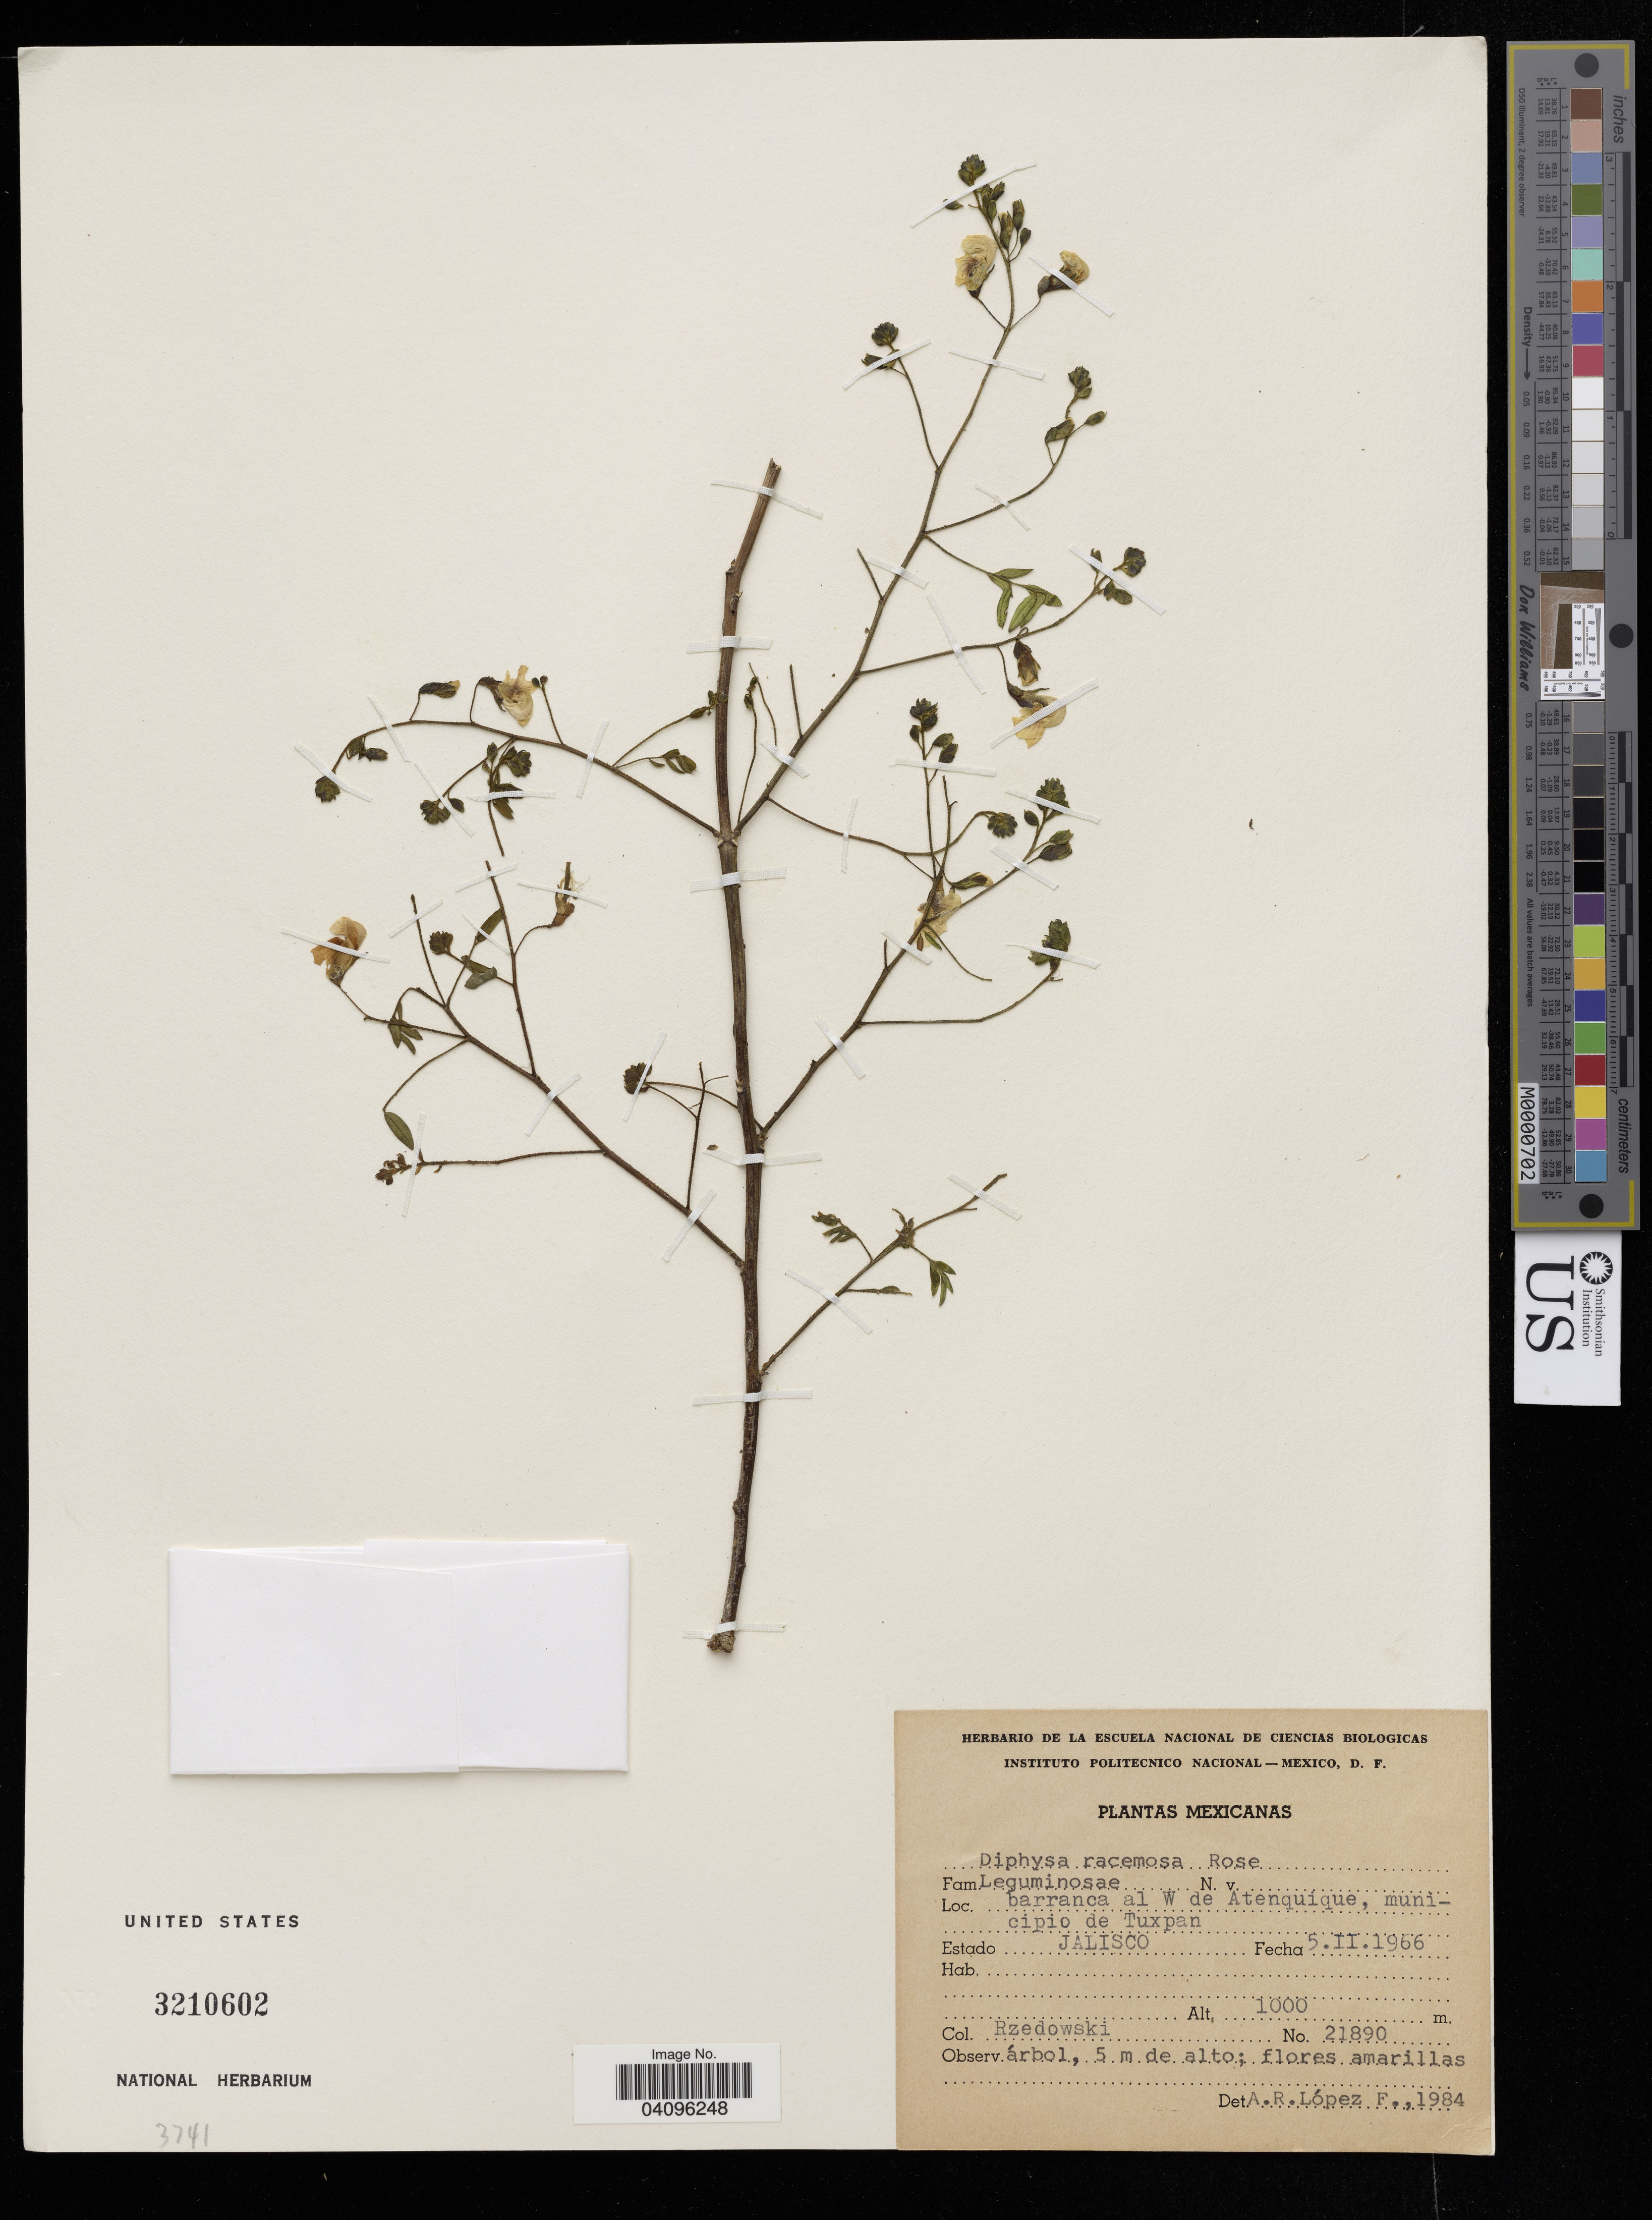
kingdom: Plantae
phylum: Tracheophyta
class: Magnoliopsida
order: Fabales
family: Fabaceae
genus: Diphysa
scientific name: Diphysa racemosa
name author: Rose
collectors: Rzedowski, --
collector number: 21890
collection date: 1966-02-05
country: Mexico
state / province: Jalisco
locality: Barranca al W de Atenquique, municipio de Tuxpan.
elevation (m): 1000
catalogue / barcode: US 3210602